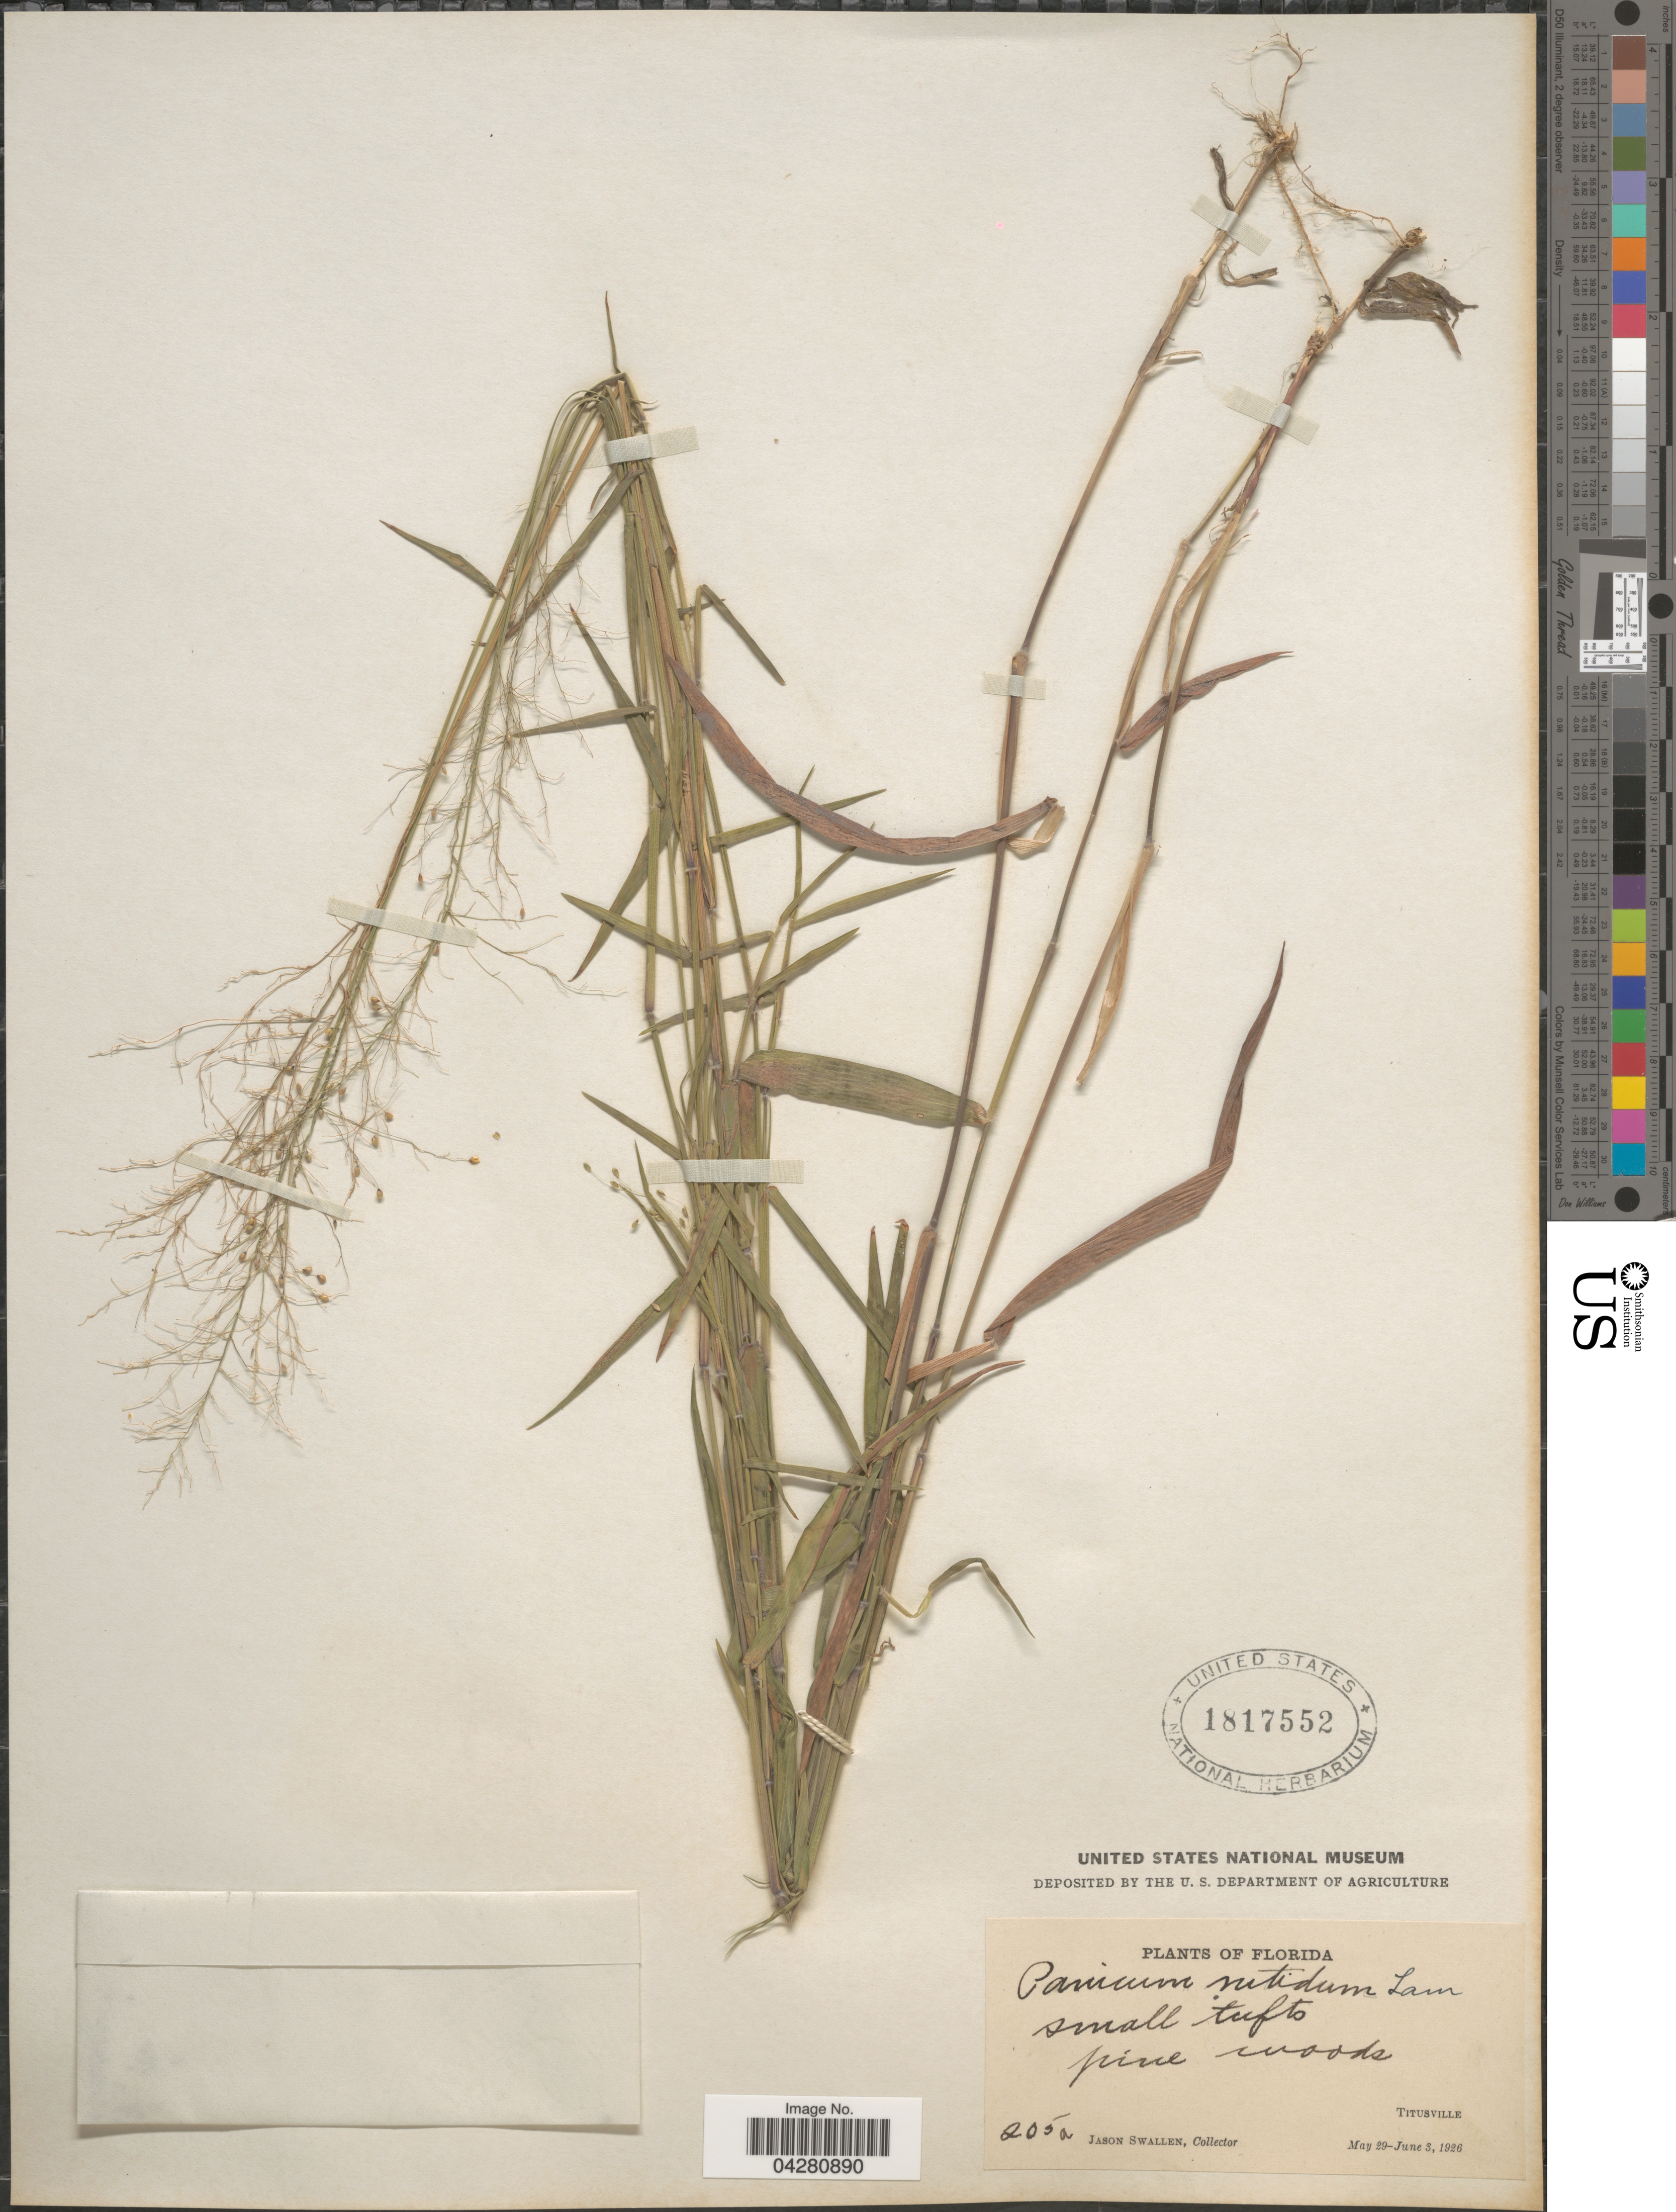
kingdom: Plantae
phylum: Tracheophyta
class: Liliopsida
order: Poales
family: Poaceae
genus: Dichanthelium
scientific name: Dichanthelium dichotomum var. dichotomum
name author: (L.) Gould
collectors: J. R. Swallen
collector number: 205a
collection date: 1926-05-29/1926-06-03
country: United States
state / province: Florida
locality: Small tufts. Pine woods. Titusville.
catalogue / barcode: US 1817552